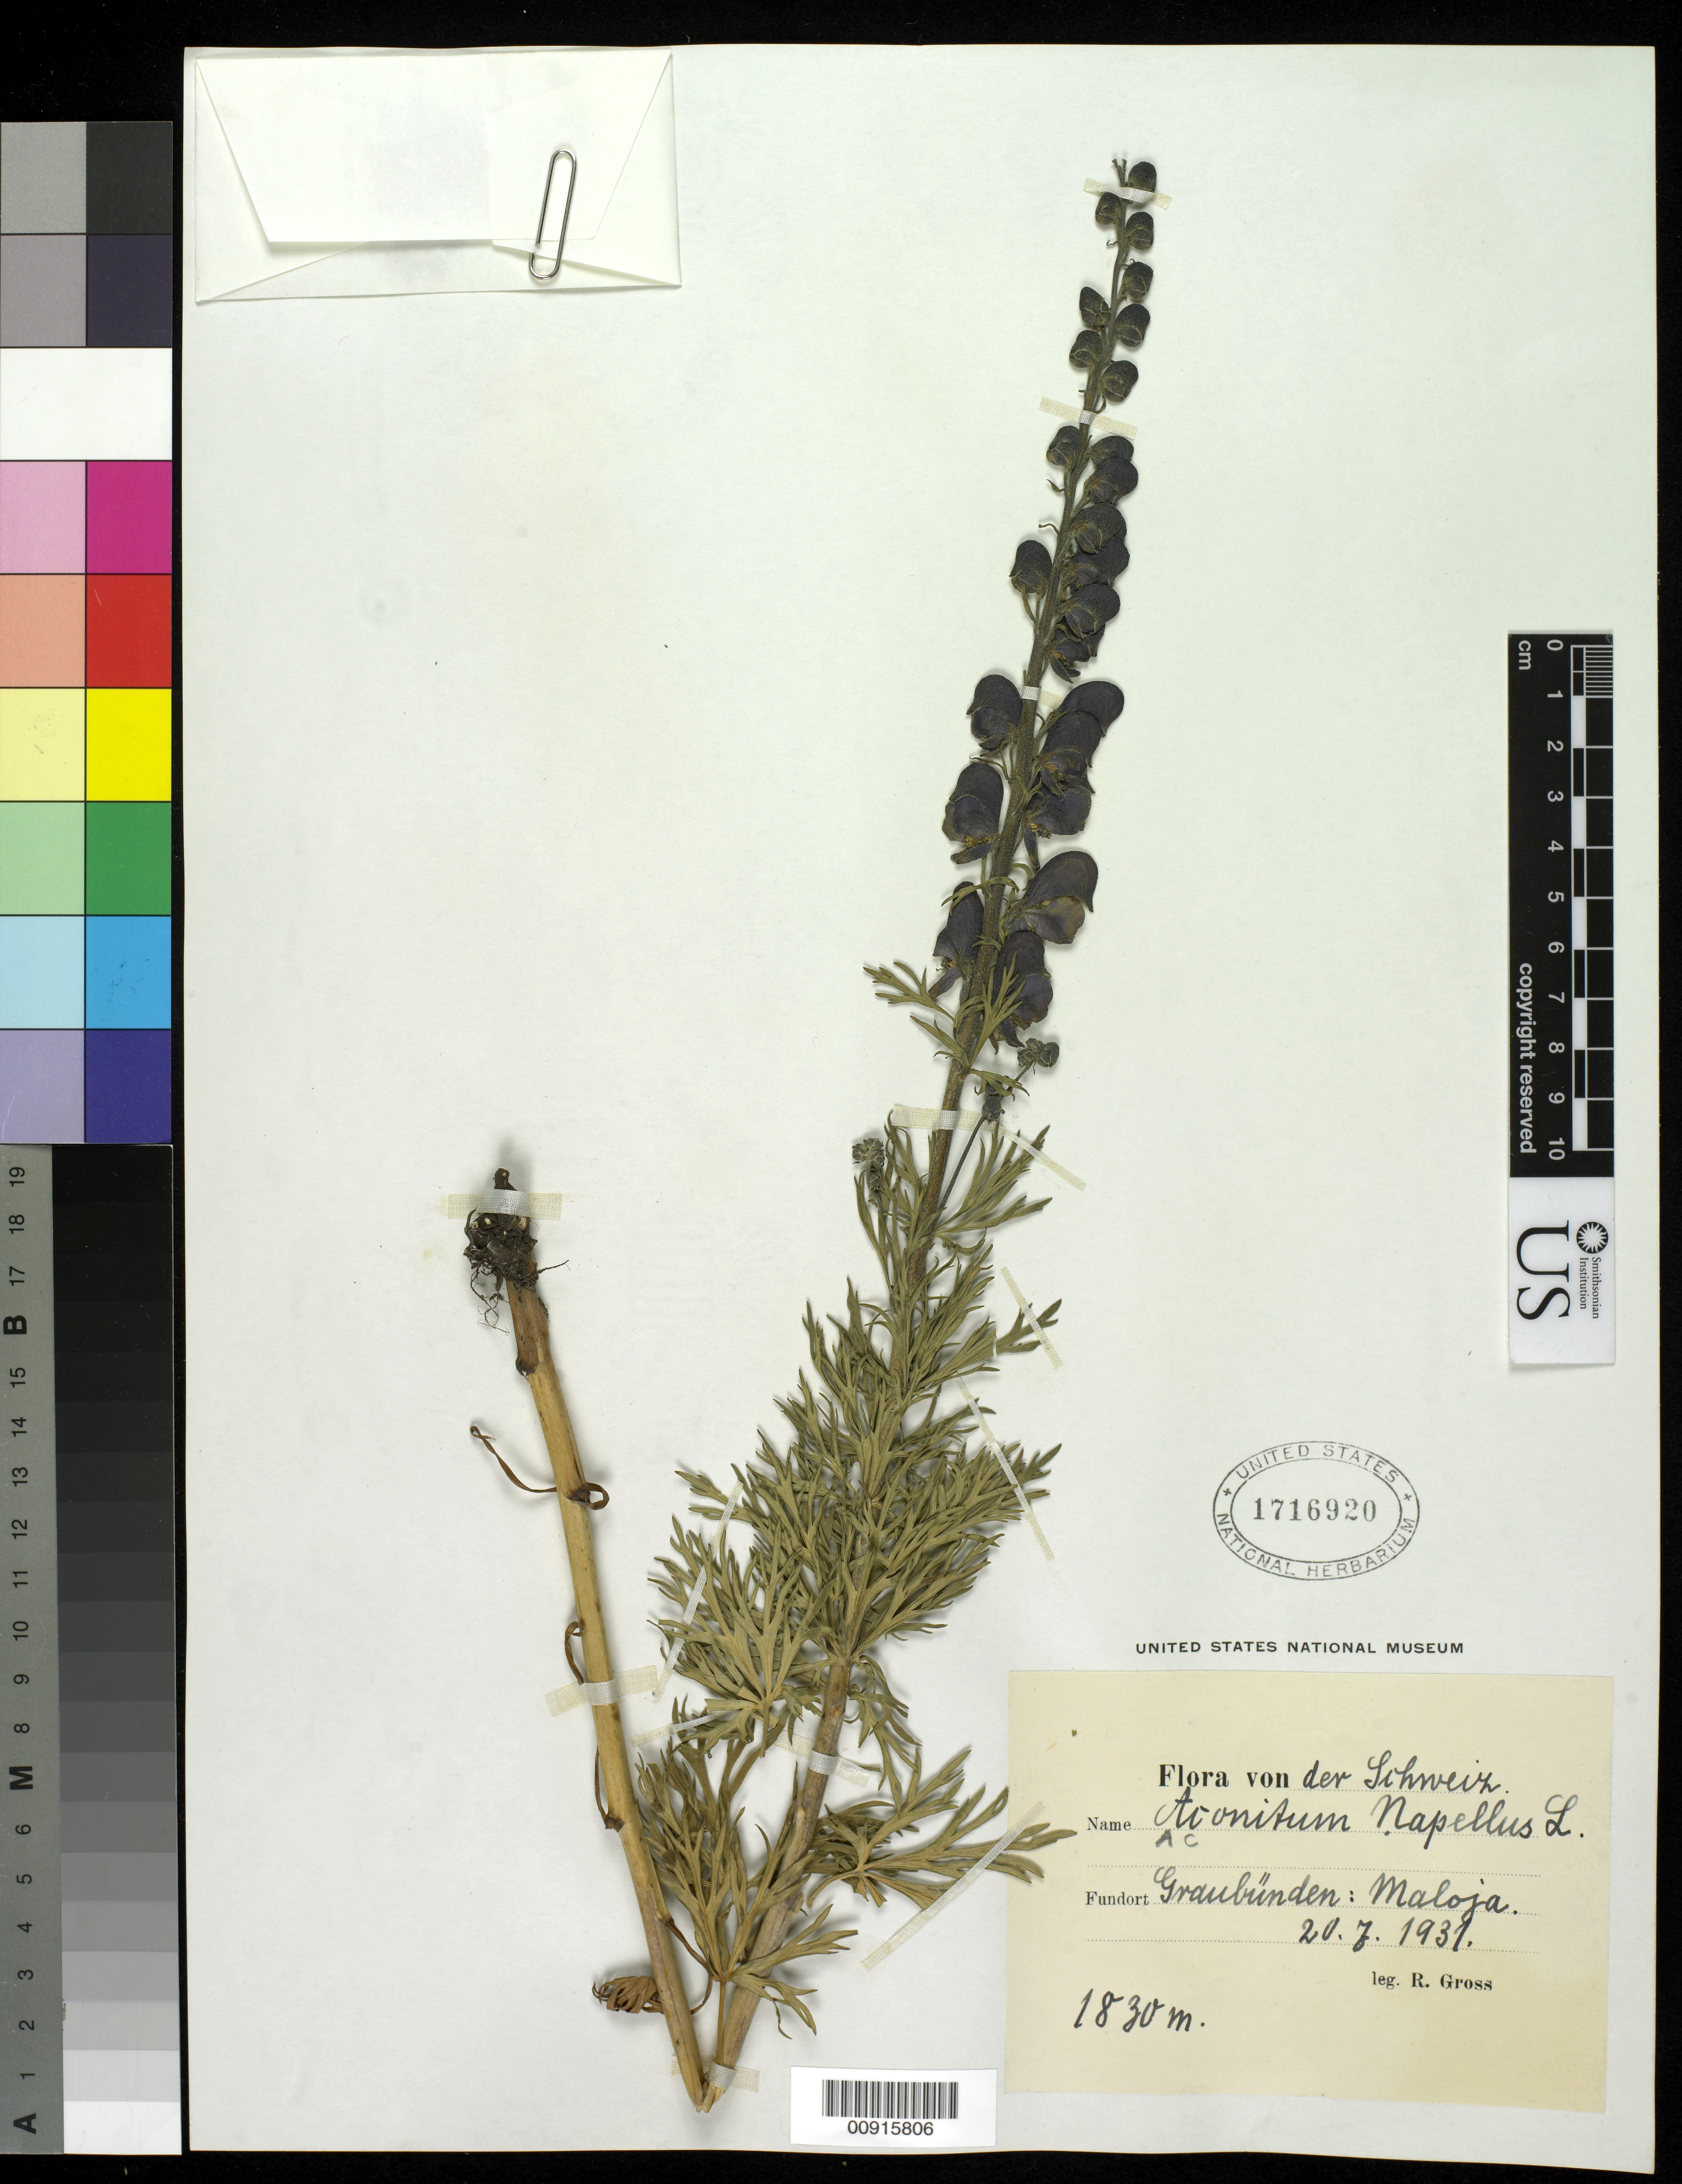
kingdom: Plantae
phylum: Tracheophyta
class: Magnoliopsida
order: Ranunculales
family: Ranunculaceae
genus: Aconitum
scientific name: Aconitum napellus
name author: L.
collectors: R. Gross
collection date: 1931-07-20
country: Switzerland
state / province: Graubünden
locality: Maloja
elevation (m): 1830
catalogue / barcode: US 1716920